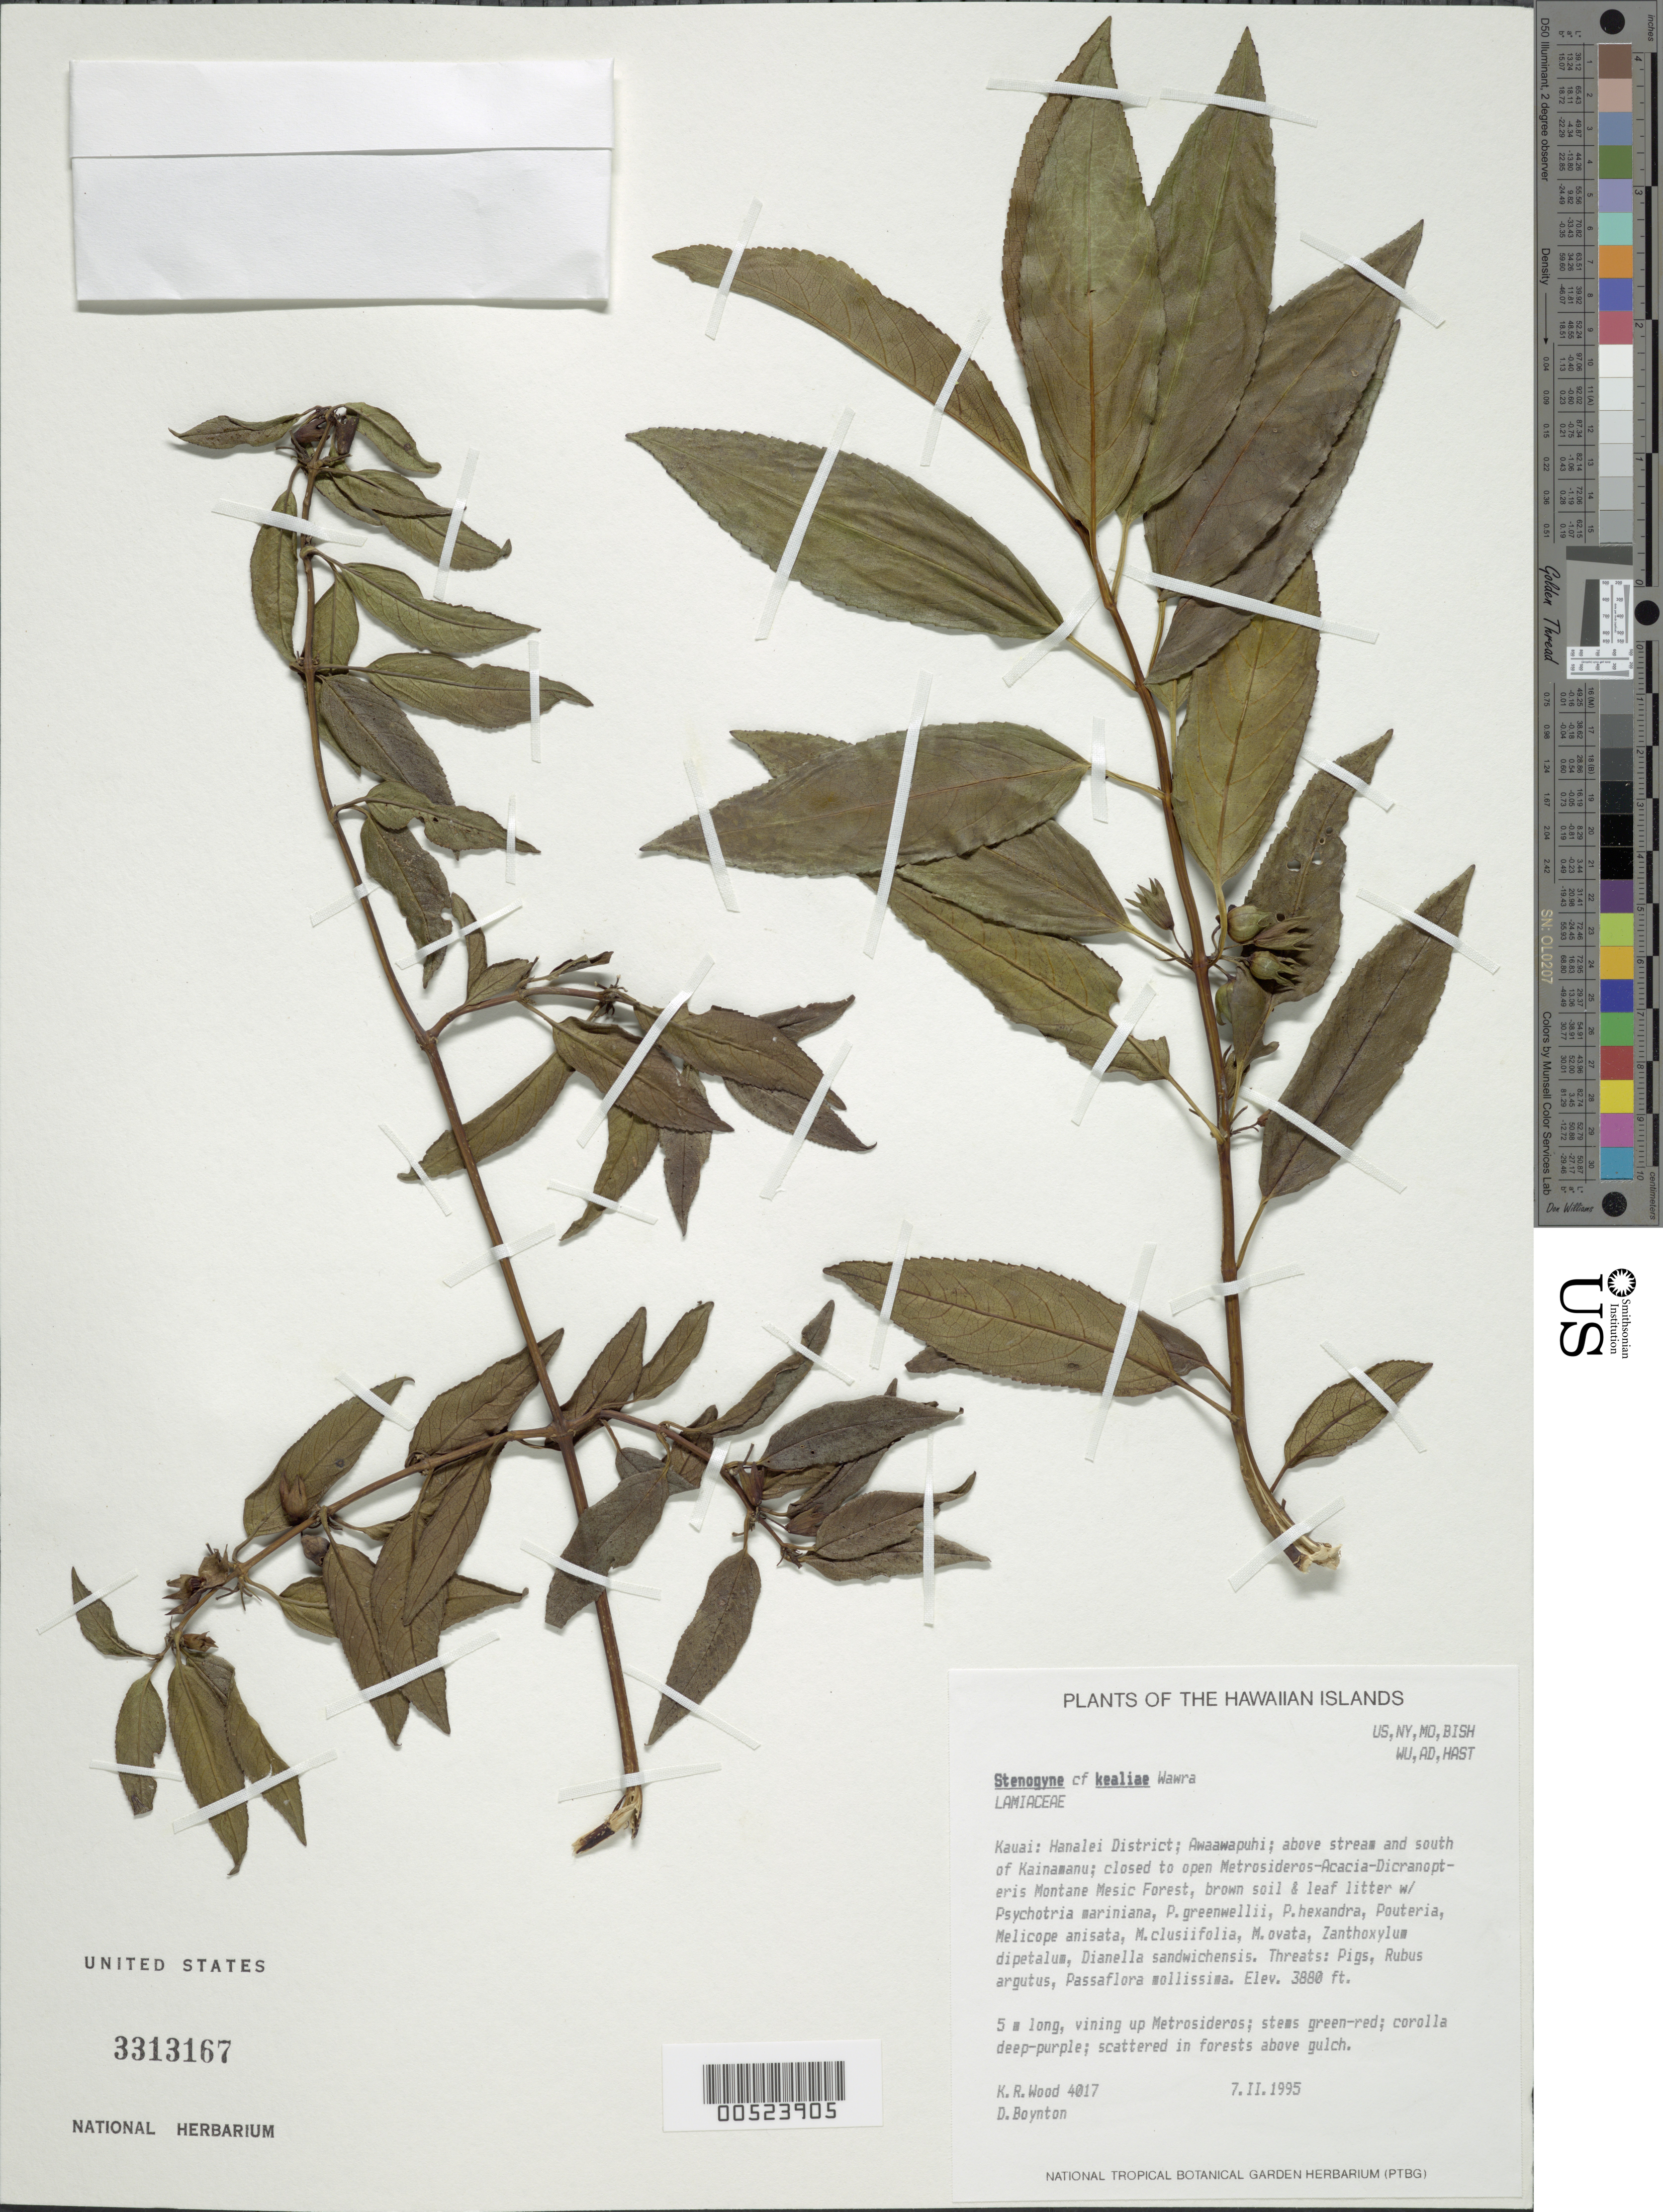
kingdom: Plantae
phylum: Tracheophyta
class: Magnoliopsida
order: Lamiales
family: Lamiaceae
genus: Stenogyne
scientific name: Stenogyne kealiae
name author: Wawra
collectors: K. R. Wood & D. Boynton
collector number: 4017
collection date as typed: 7 Feb 1995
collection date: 1995-02-07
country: United States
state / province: Hawaii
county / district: Kauai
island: Kaua'i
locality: Hanalei Dist, Awaawapuhi, above stream and S of Kainamanu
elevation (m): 1183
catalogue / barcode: US 3313167